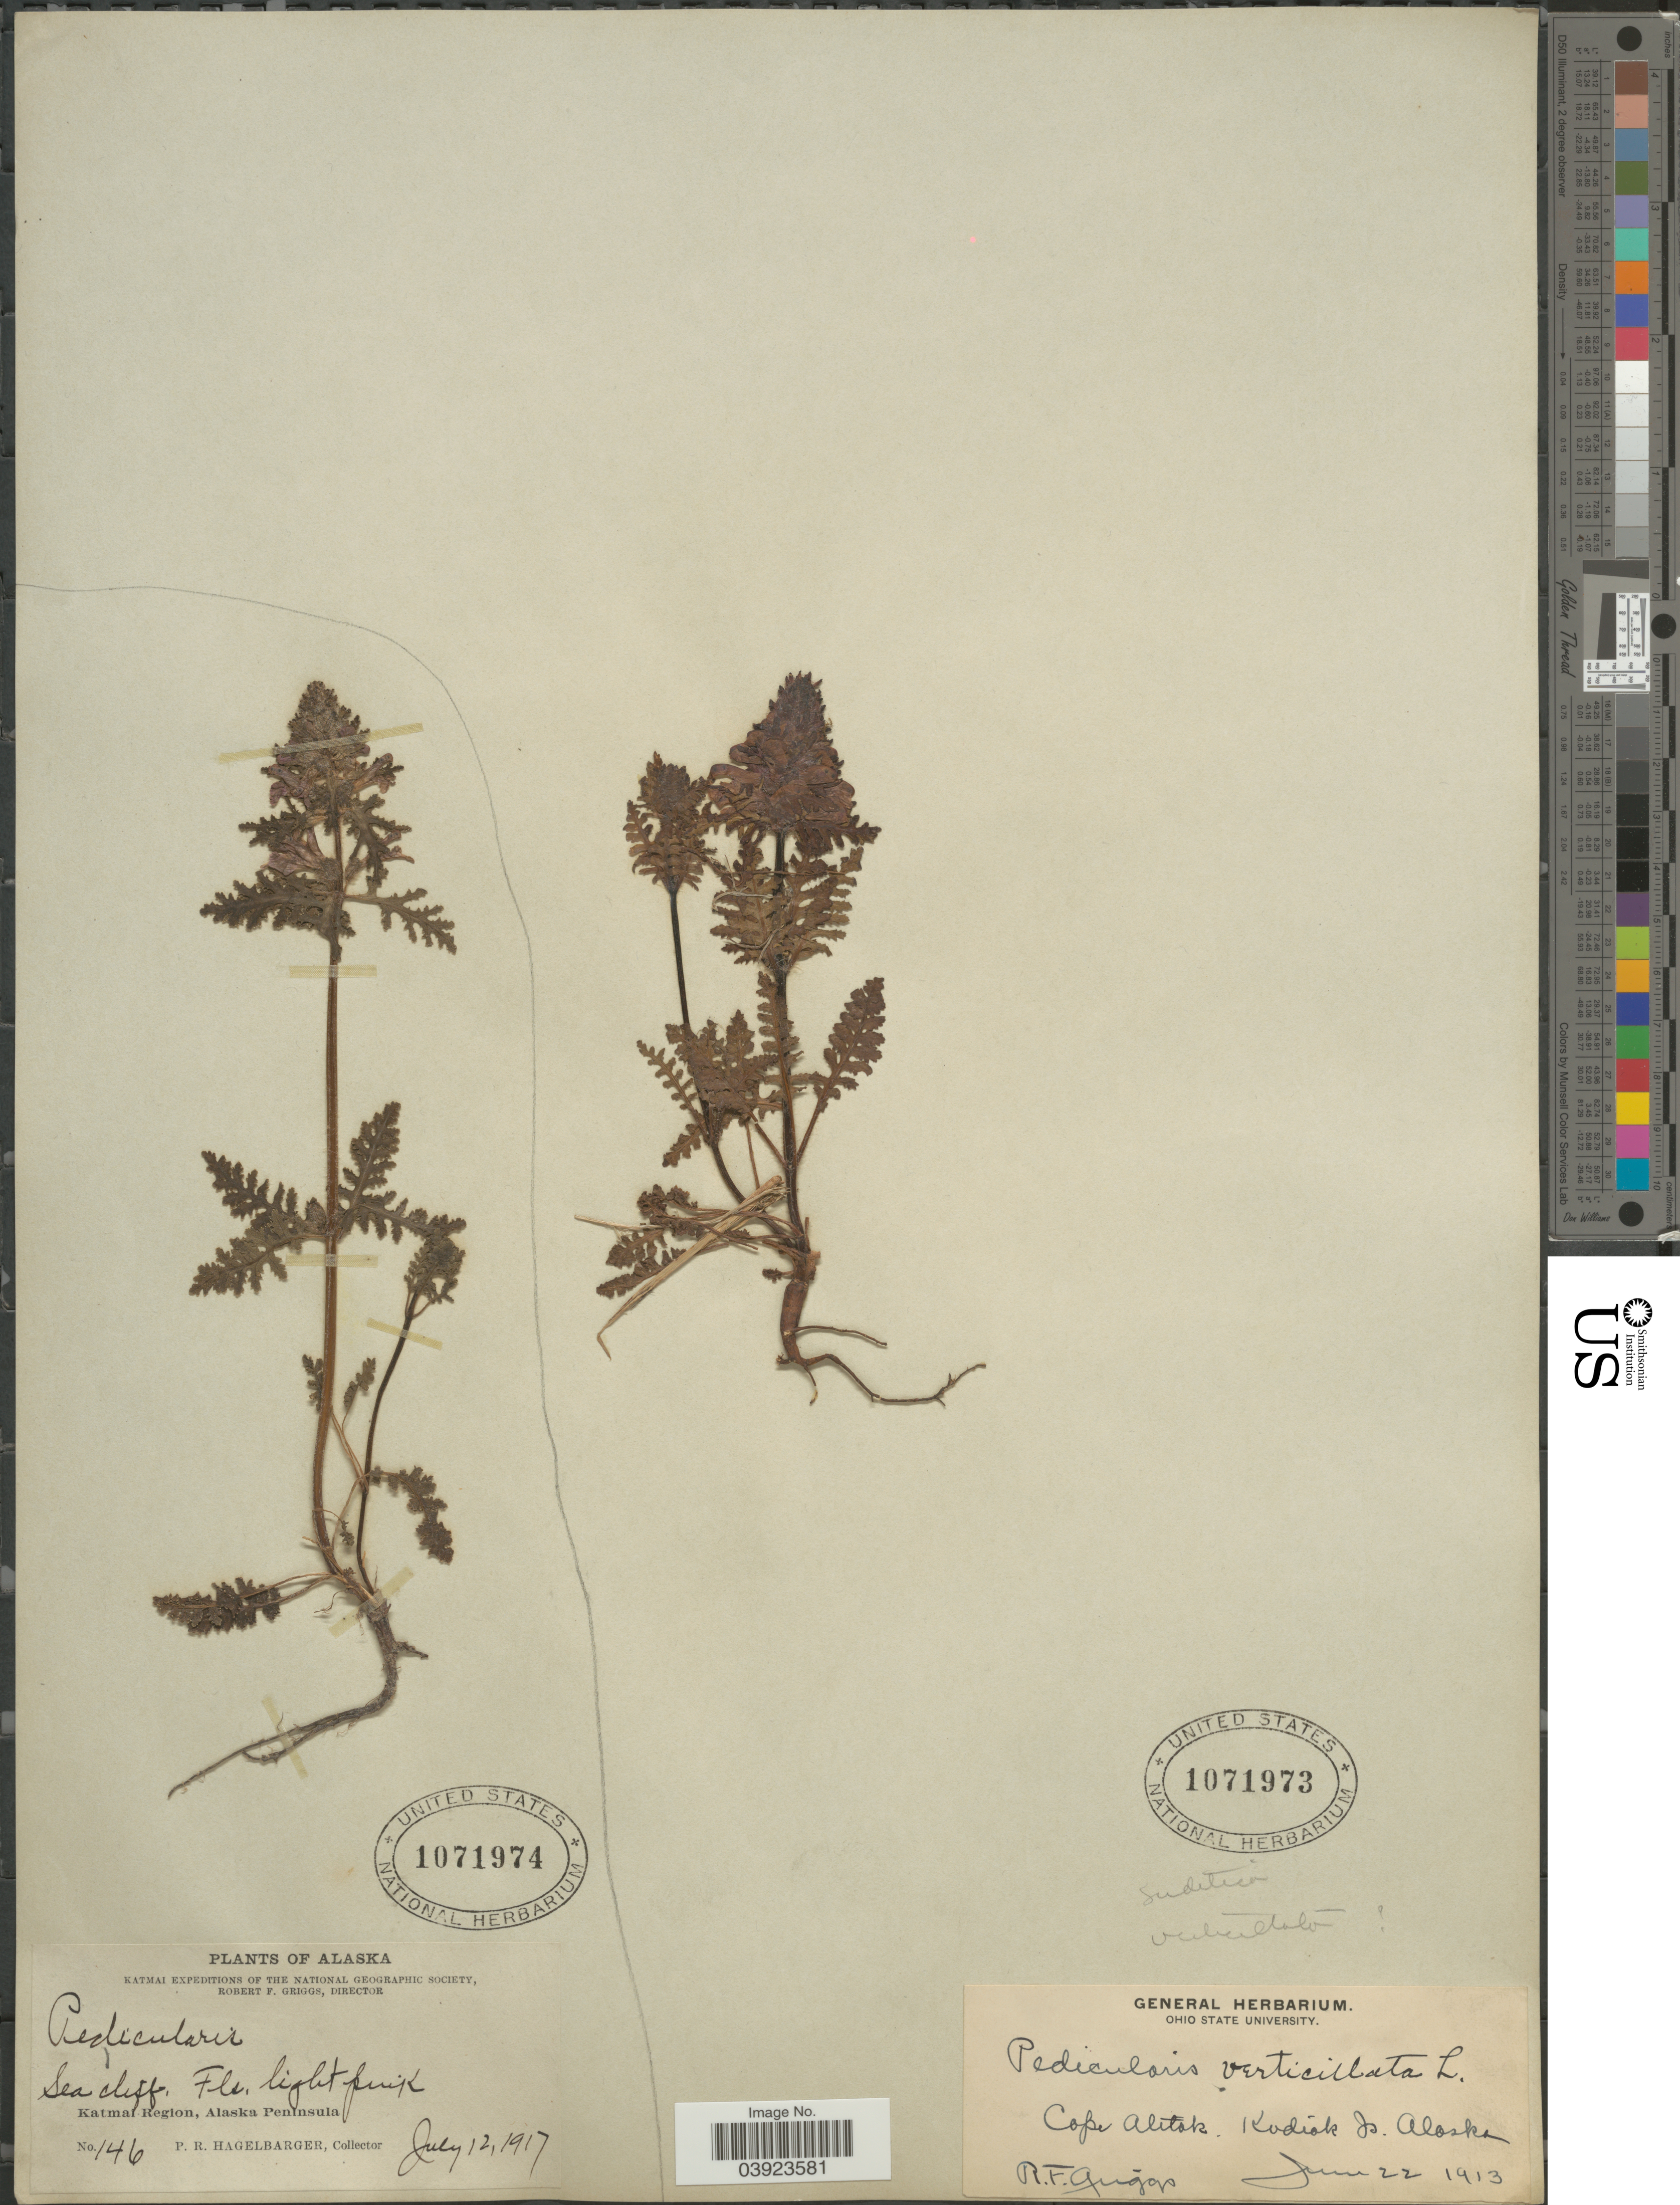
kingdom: Plantae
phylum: Tracheophyta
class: Magnoliopsida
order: Lamiales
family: Orobanchaceae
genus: Pedicularis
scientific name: Pedicularis verticillata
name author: L.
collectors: R. F. Griggs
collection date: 1913-06-22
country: United States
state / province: Alaska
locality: Cape Alitak. Kodiak Is.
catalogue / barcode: US 1071973-2